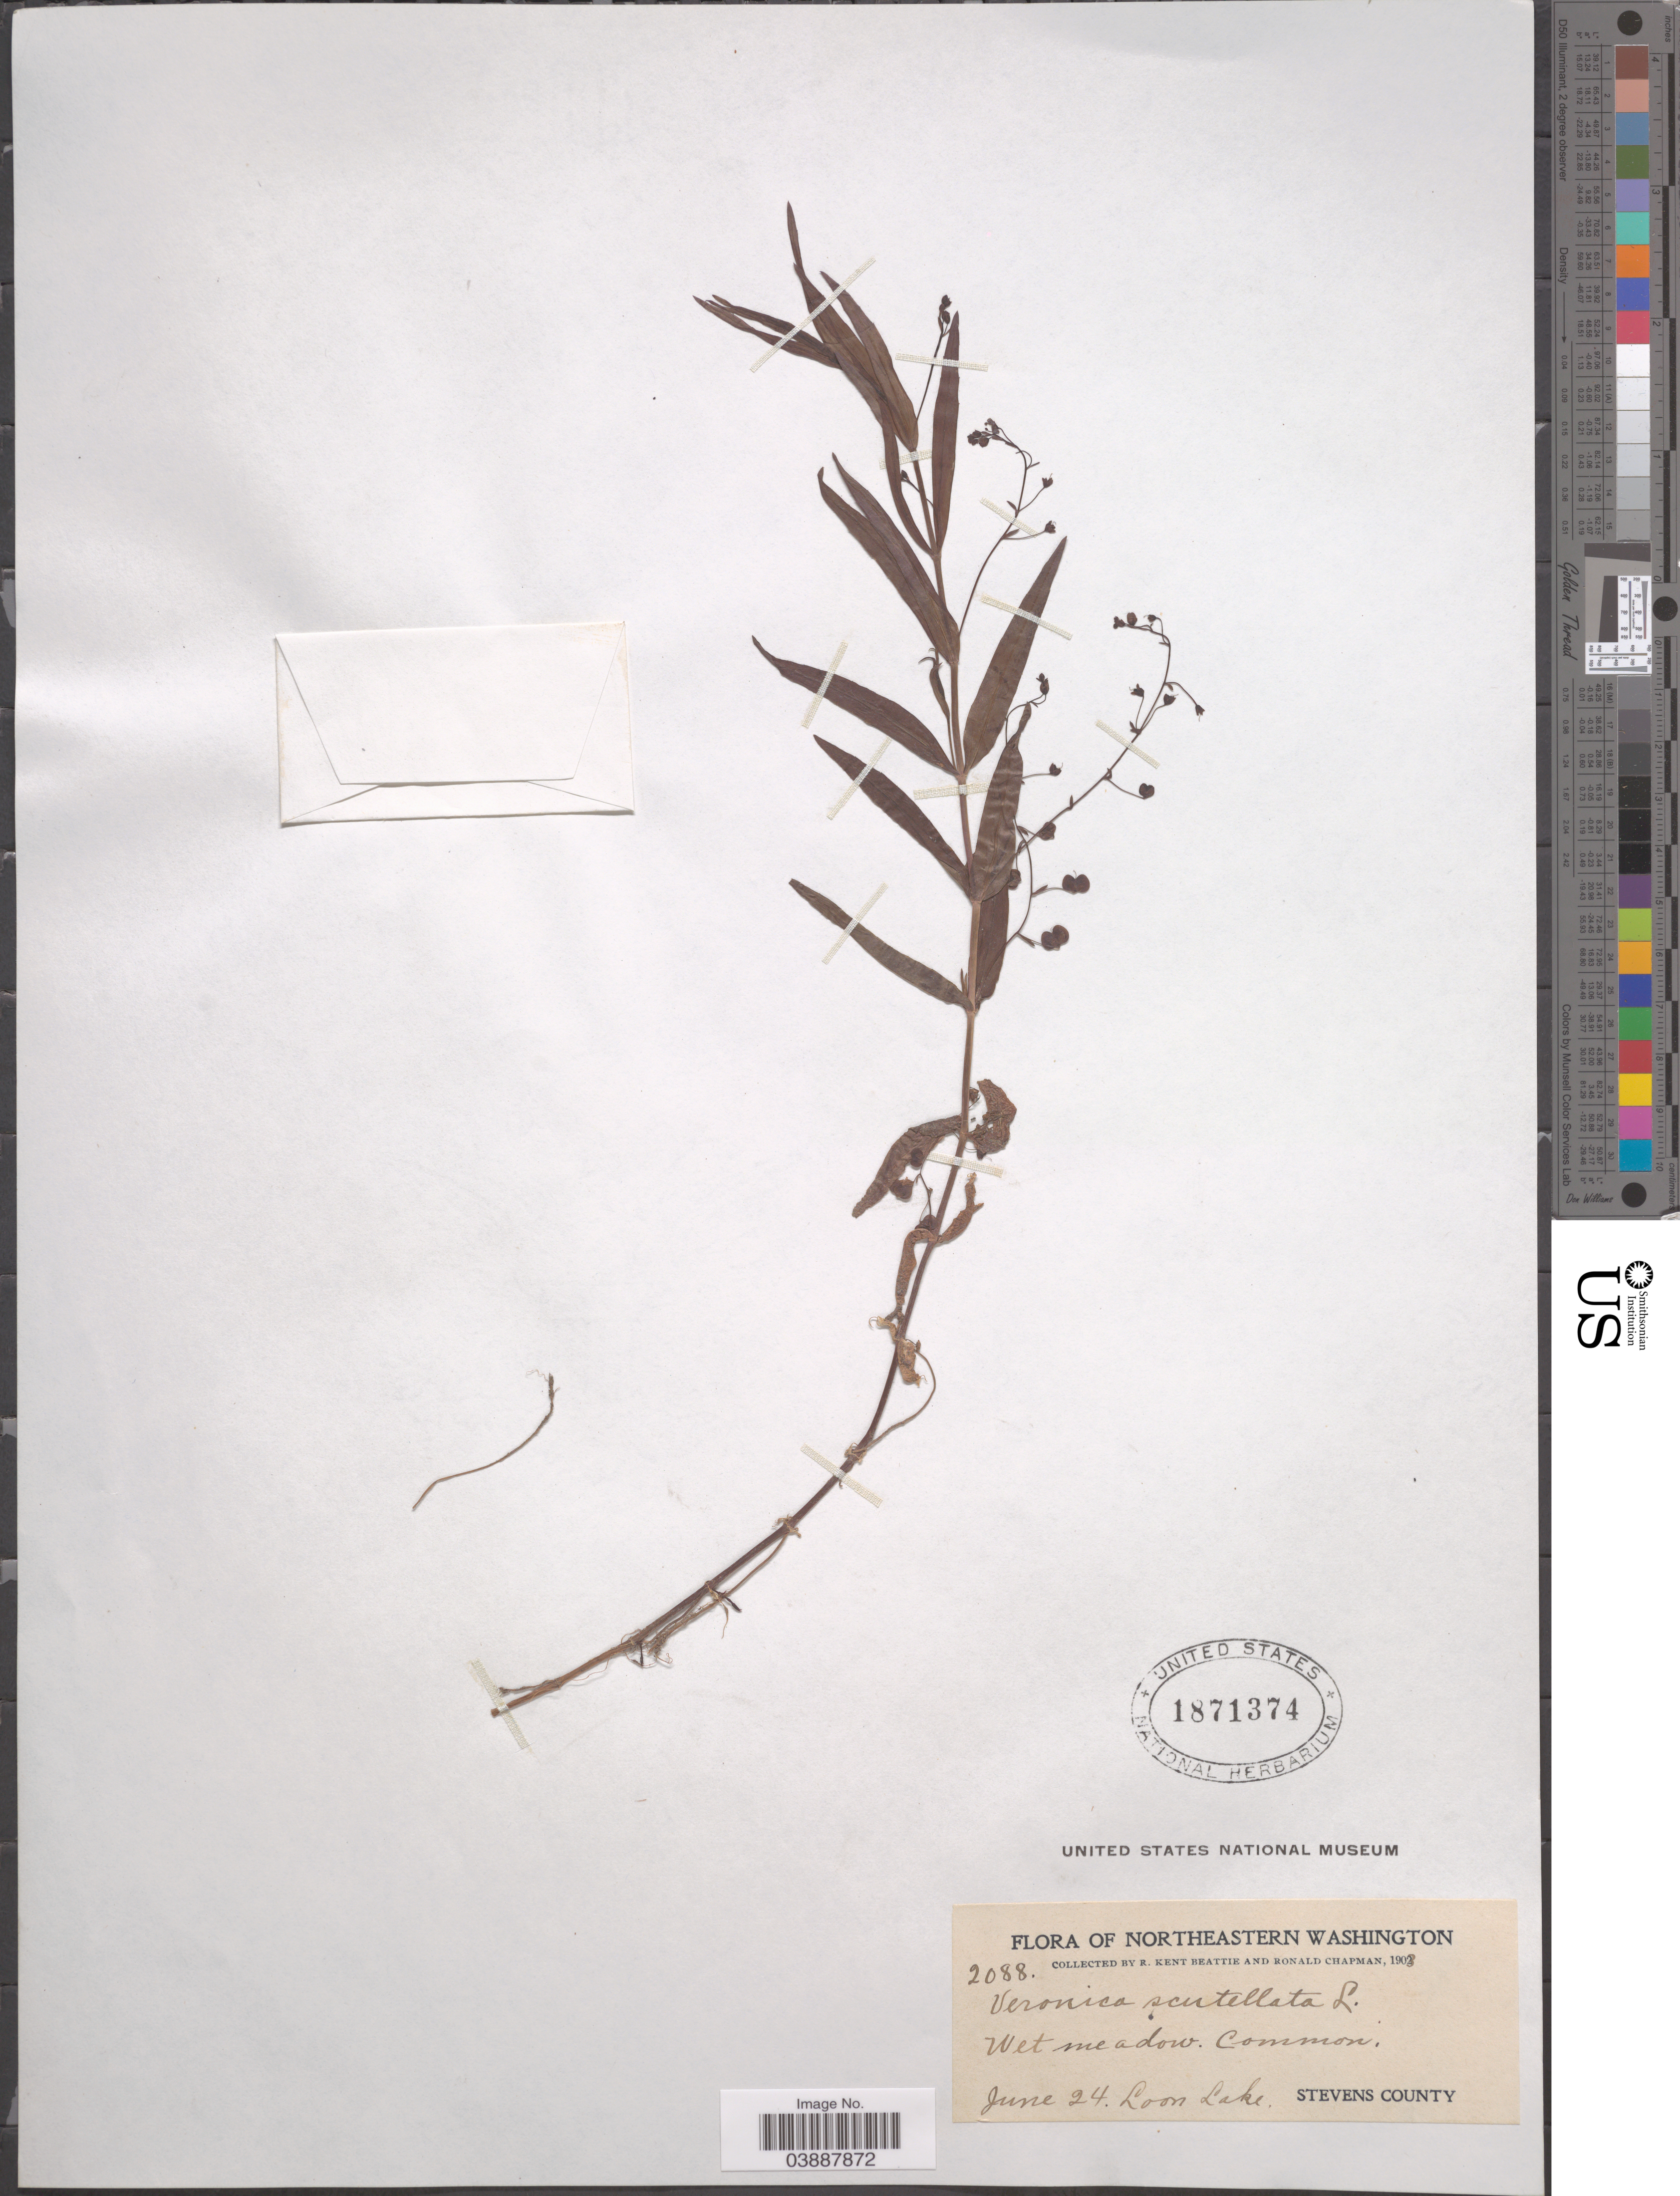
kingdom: Plantae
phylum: Tracheophyta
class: Magnoliopsida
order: Lamiales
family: Plantaginaceae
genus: Veronica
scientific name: Veronica scutellata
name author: L.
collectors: R. K. Beattie & R. Chapman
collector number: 2088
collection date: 1903-06-24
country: United States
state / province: Washington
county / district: Stevens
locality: Northeastern Washington. Loon Lake. Stevens County.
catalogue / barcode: US 1871374